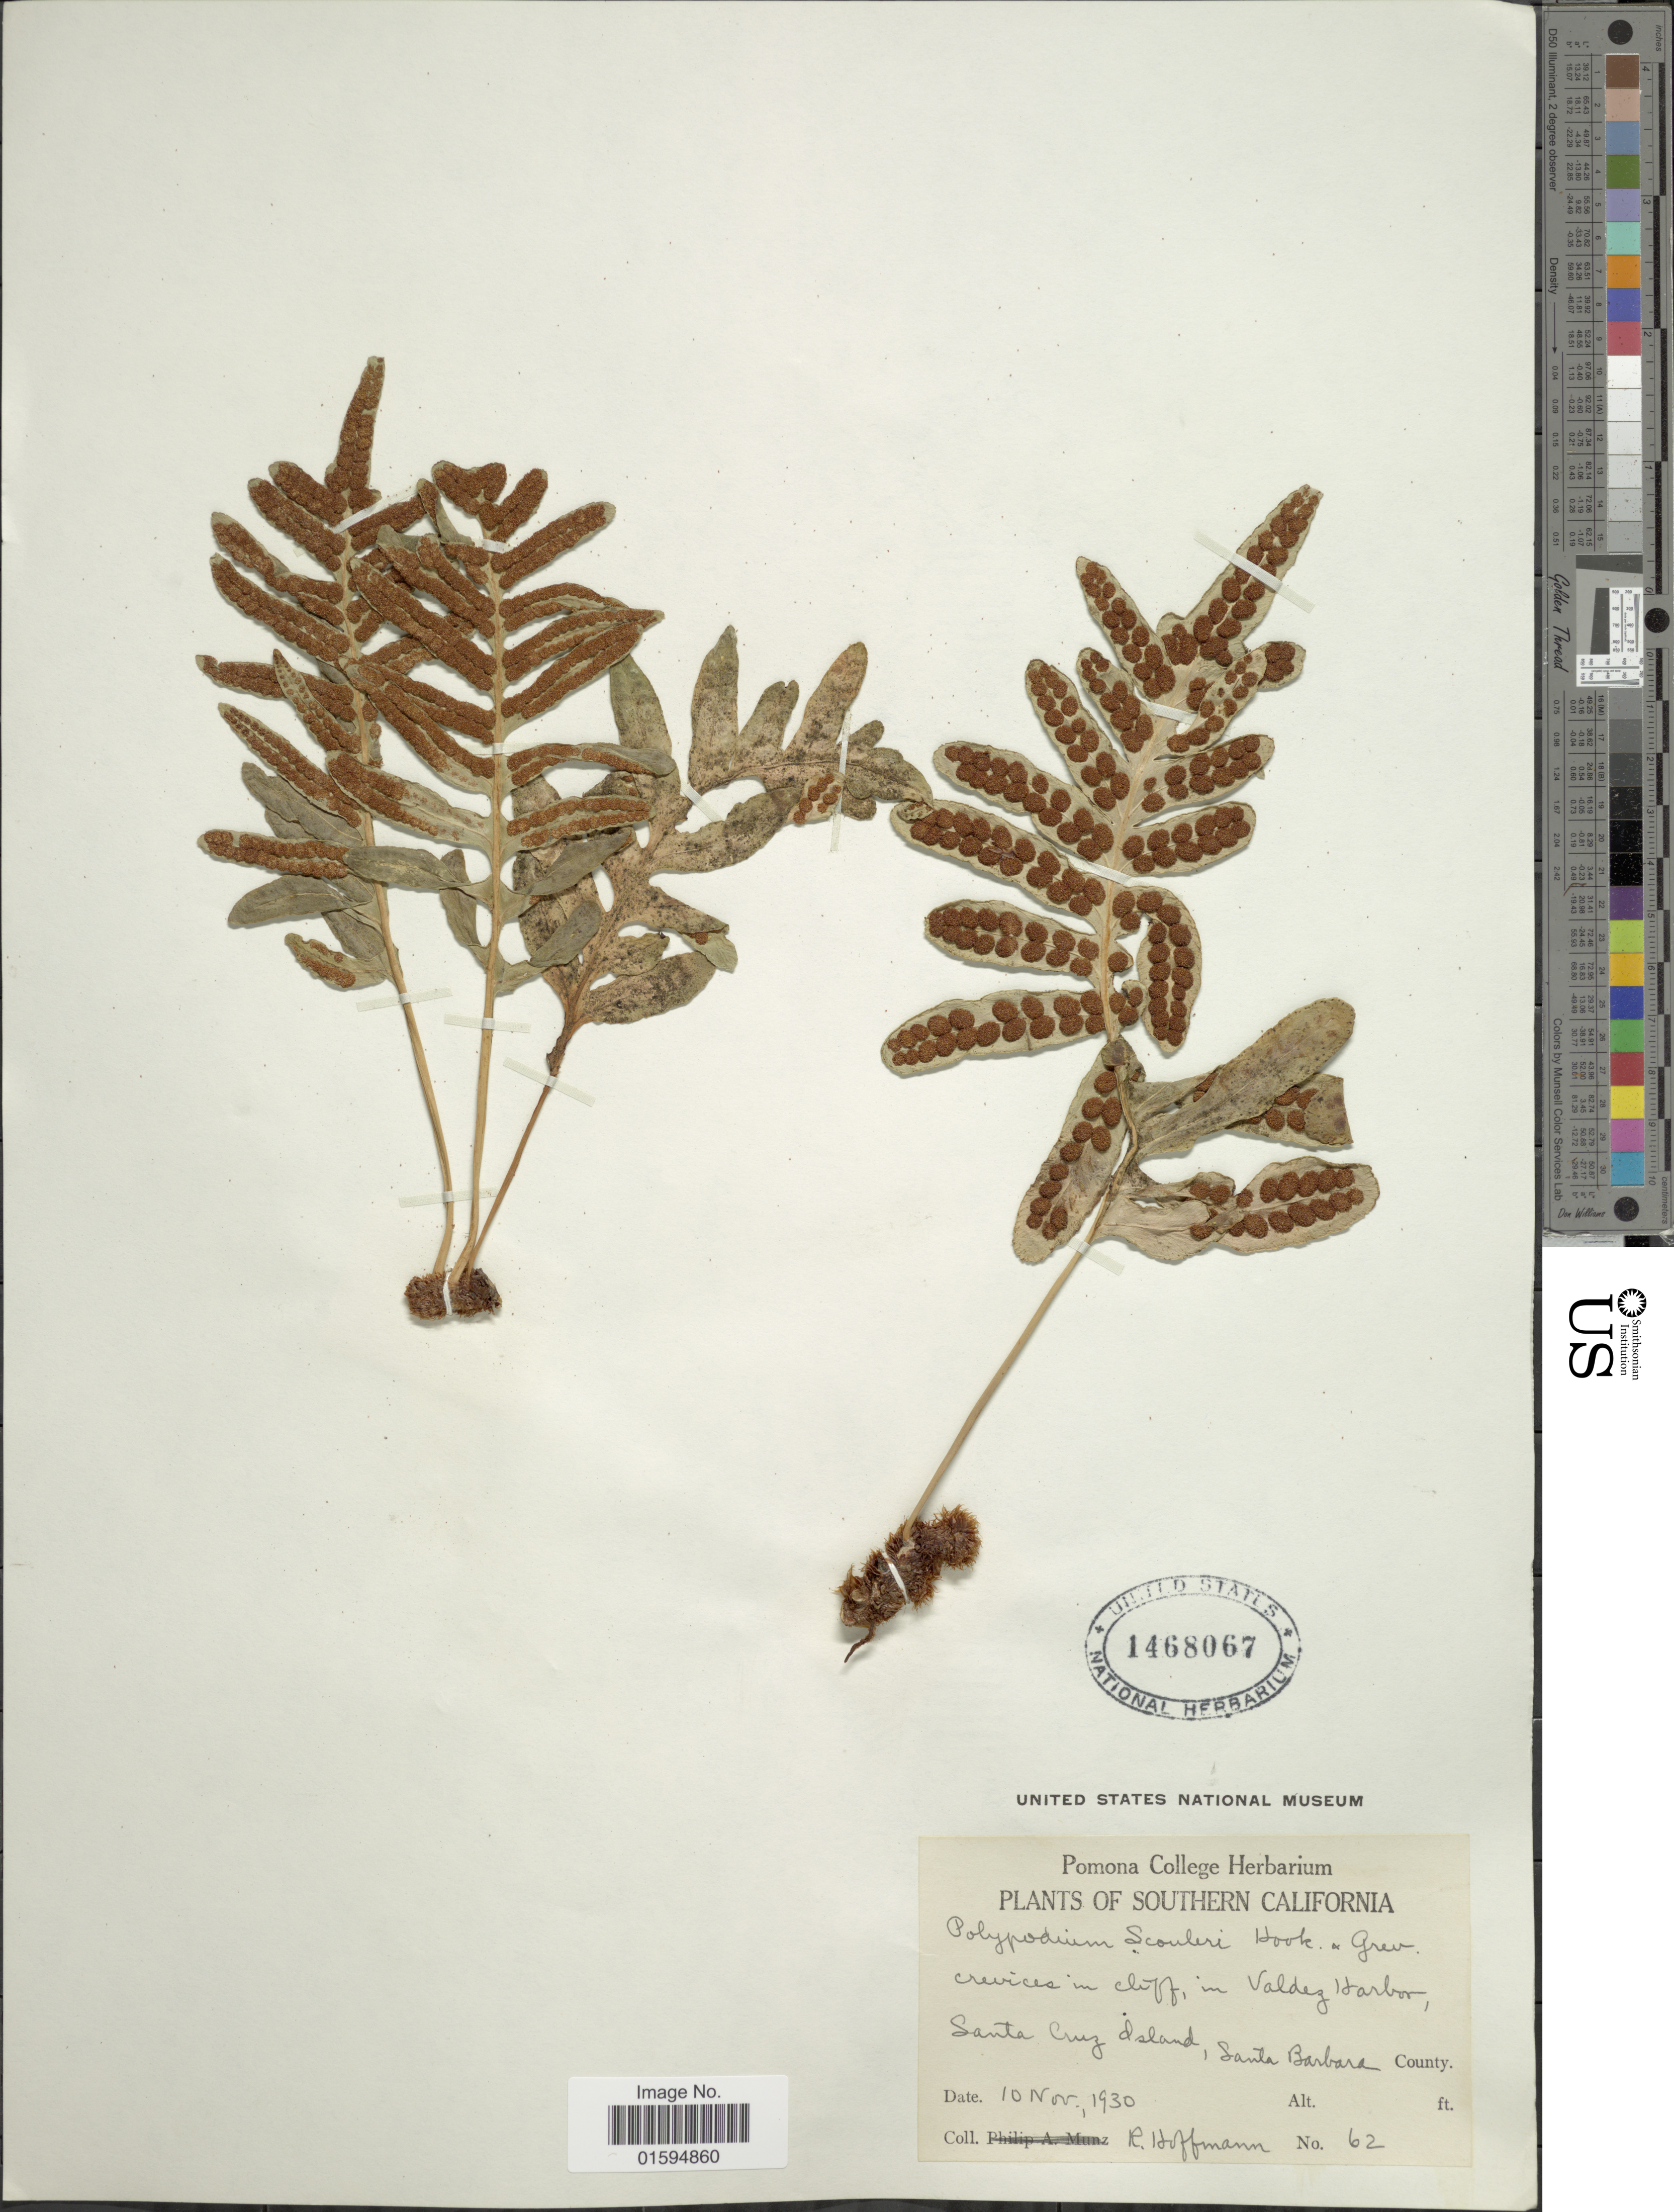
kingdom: Plantae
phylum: Tracheophyta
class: Polypodiopsida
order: Polypodiales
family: Polypodiaceae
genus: Polypodium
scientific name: Polypodium scouleri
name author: Hook. & Grev.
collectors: R. Hoffmann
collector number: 62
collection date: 1930-11-10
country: United States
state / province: California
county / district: Santa Barbara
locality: Southern California, Crevices in cliffs, in Valdez Harbour, Santa Cruz Island, Santa Barbara County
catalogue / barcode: US 1468067